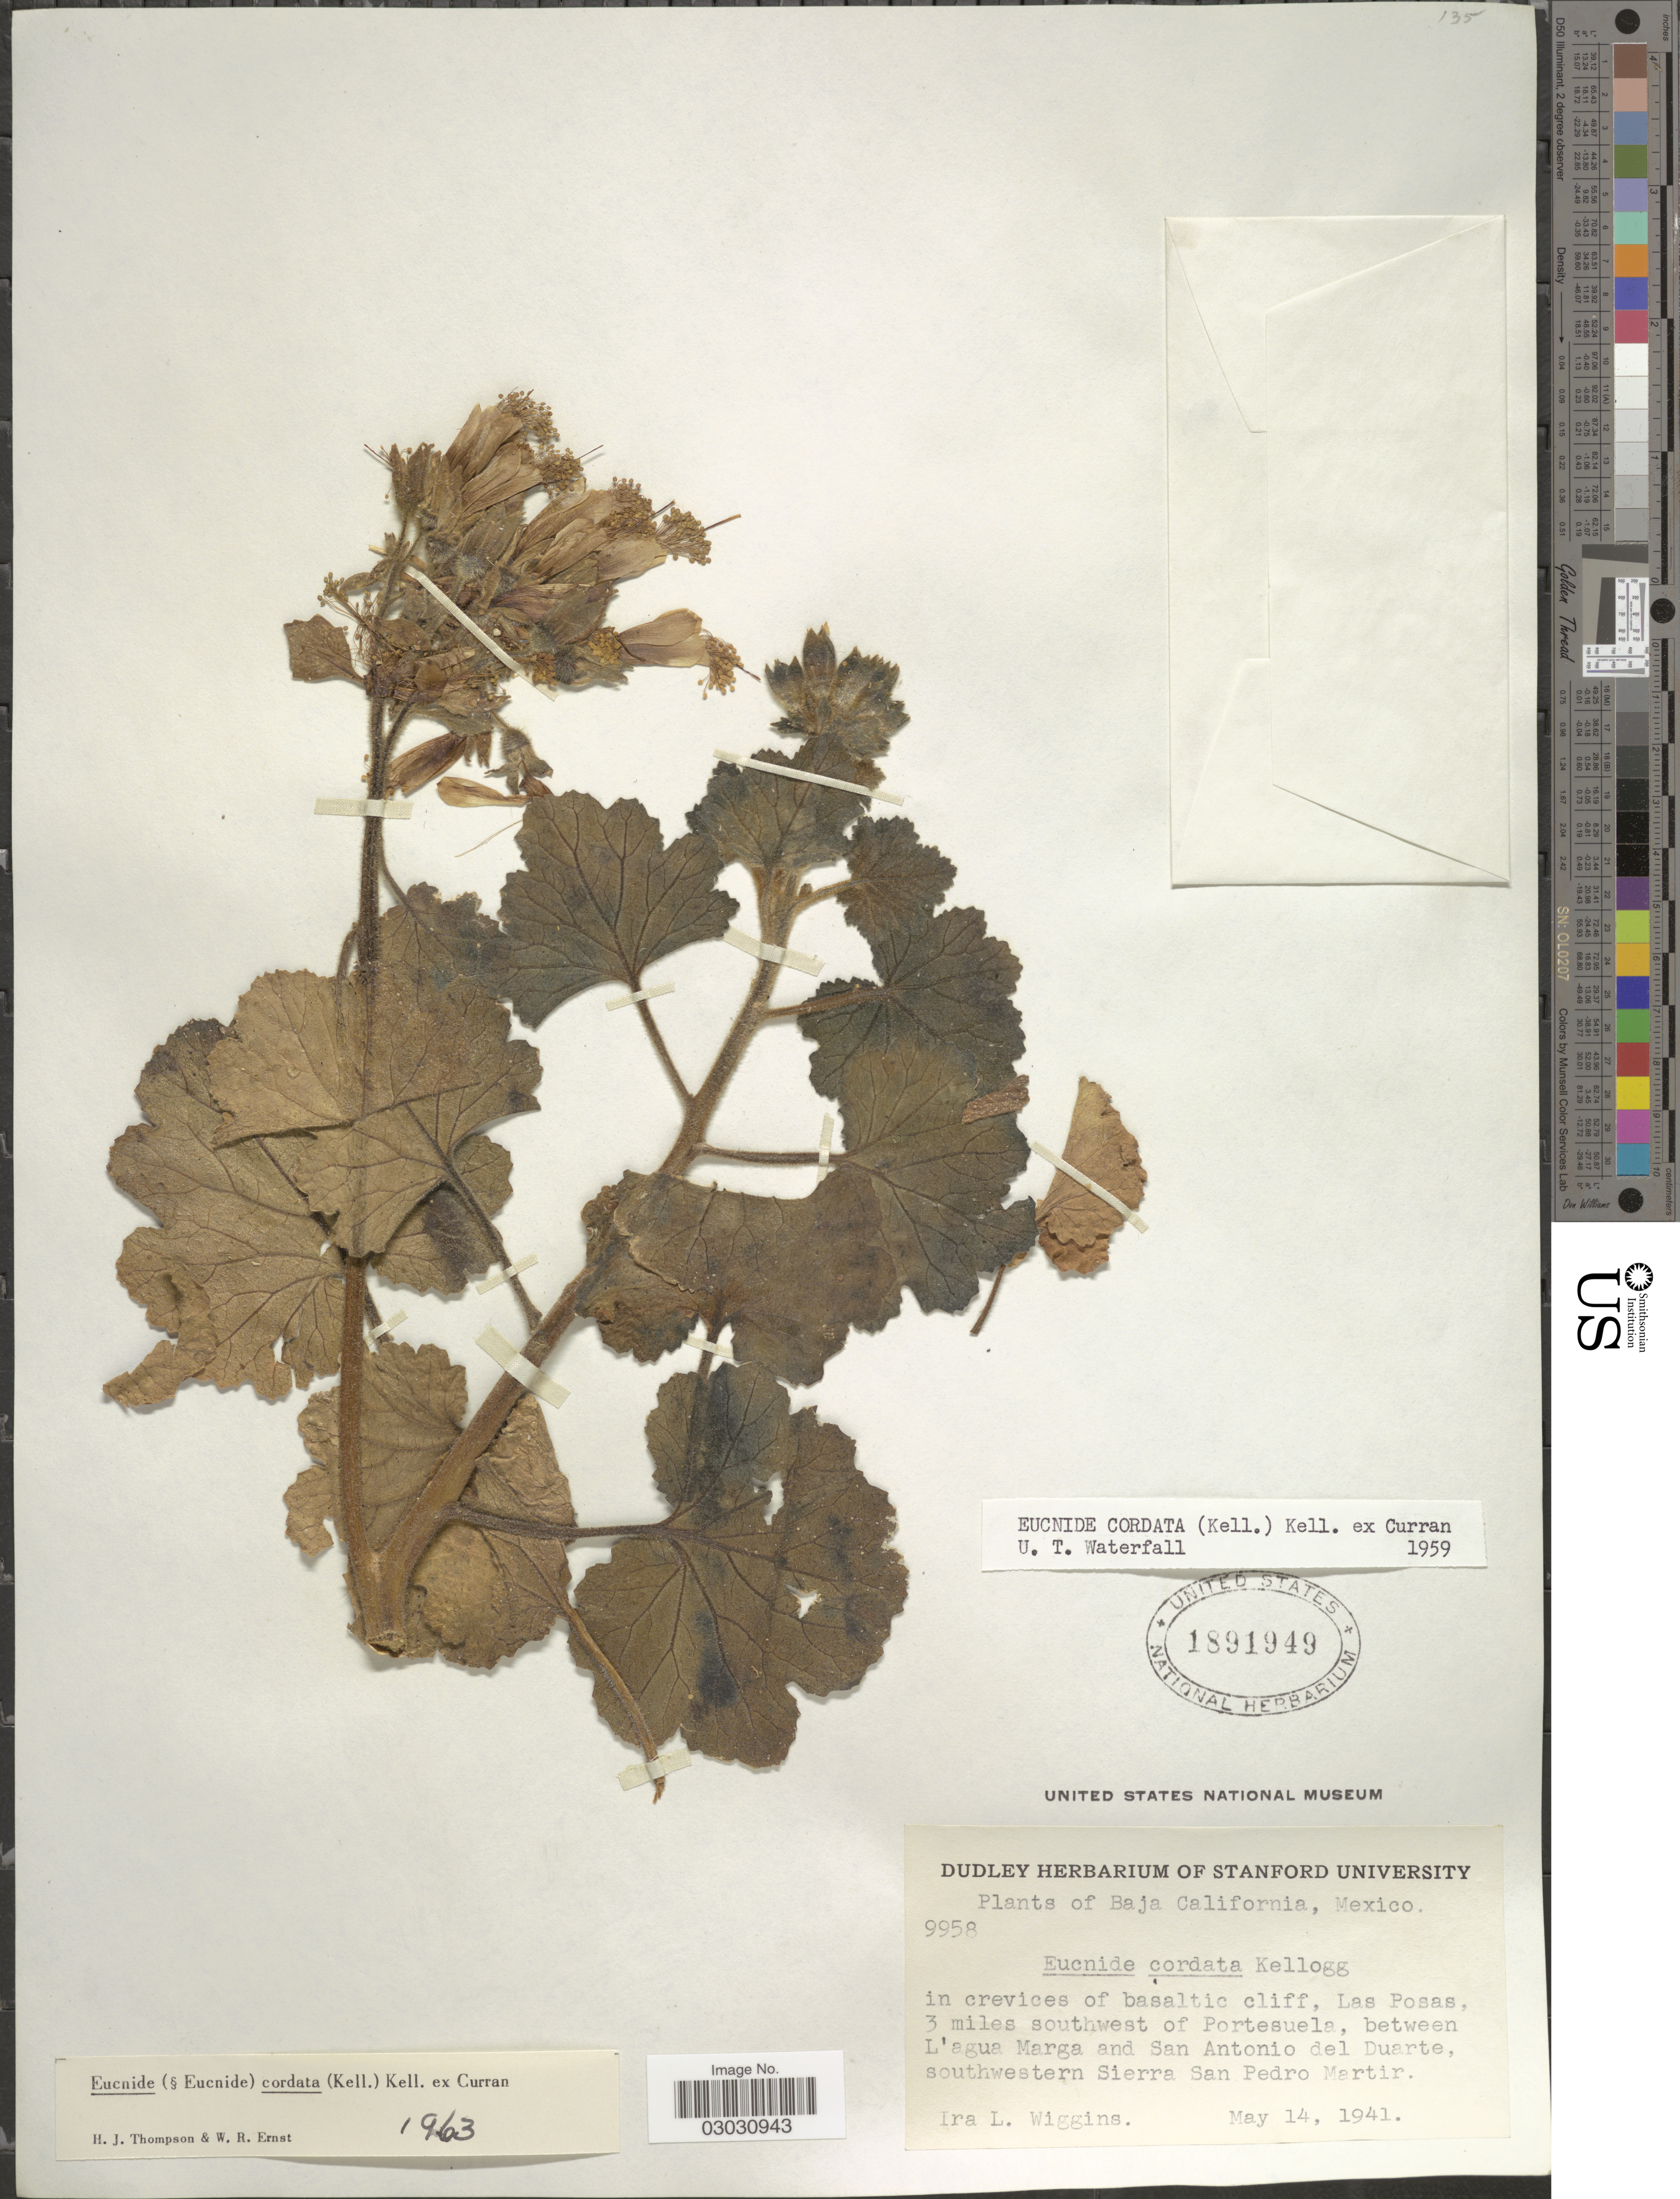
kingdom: Plantae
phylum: Tracheophyta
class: Magnoliopsida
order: Cornales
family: Loasaceae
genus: Eucnide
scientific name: Eucnide cordata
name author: (Kell.) Kellogg ex Curran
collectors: I. L. Wiggins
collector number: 9958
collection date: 1941-05-14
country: Mexico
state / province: Baja California Norte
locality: Las Posas, 3 miles southwest of Portesuela, between L'agua Marga and San Antonio del Duarte, southwestern Sierra San Pedro Martir.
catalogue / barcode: US 1891949